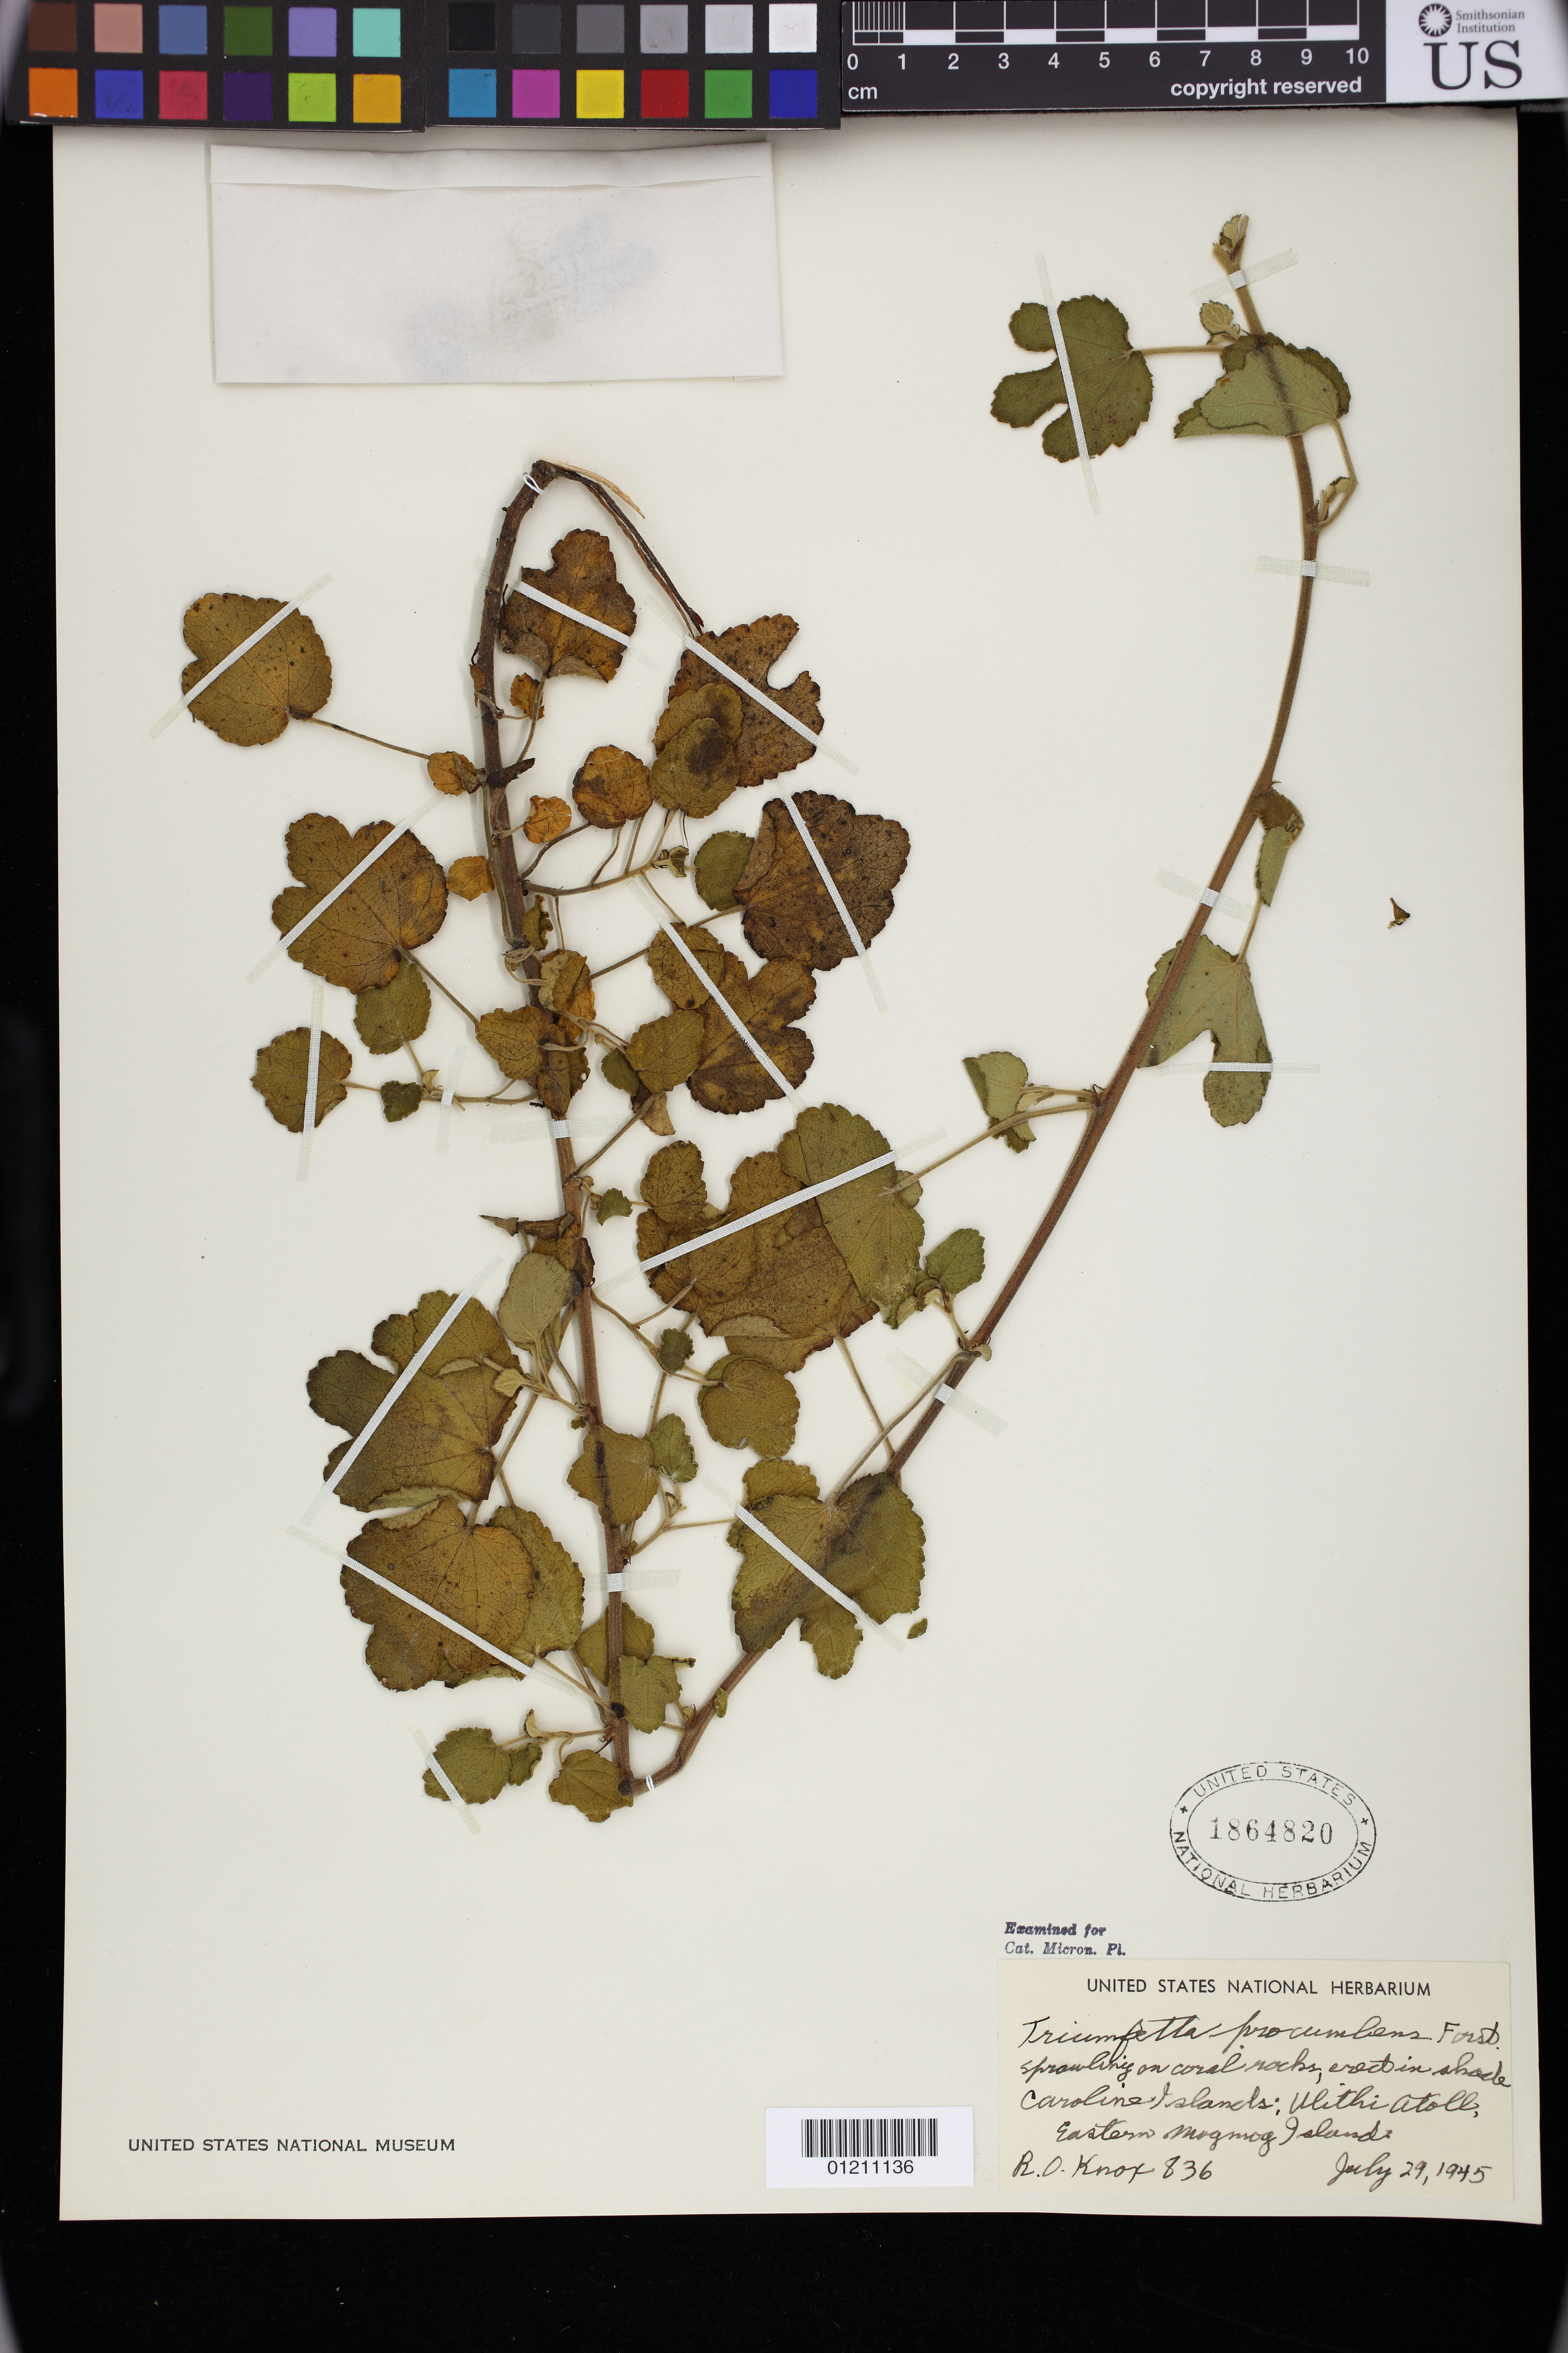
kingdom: Plantae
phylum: Tracheophyta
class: Magnoliopsida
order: Malvales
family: Malvaceae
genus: Triumfetta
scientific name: Triumfetta procumbens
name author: G. Forst.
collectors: R. O. Knox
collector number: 836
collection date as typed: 29 Jul 1945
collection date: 1945-07-29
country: Micronesia, Federated States of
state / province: Yap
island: Ulithi Atoll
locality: Caroline Islands: , Eastern Mogmog Islets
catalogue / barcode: US 1864820